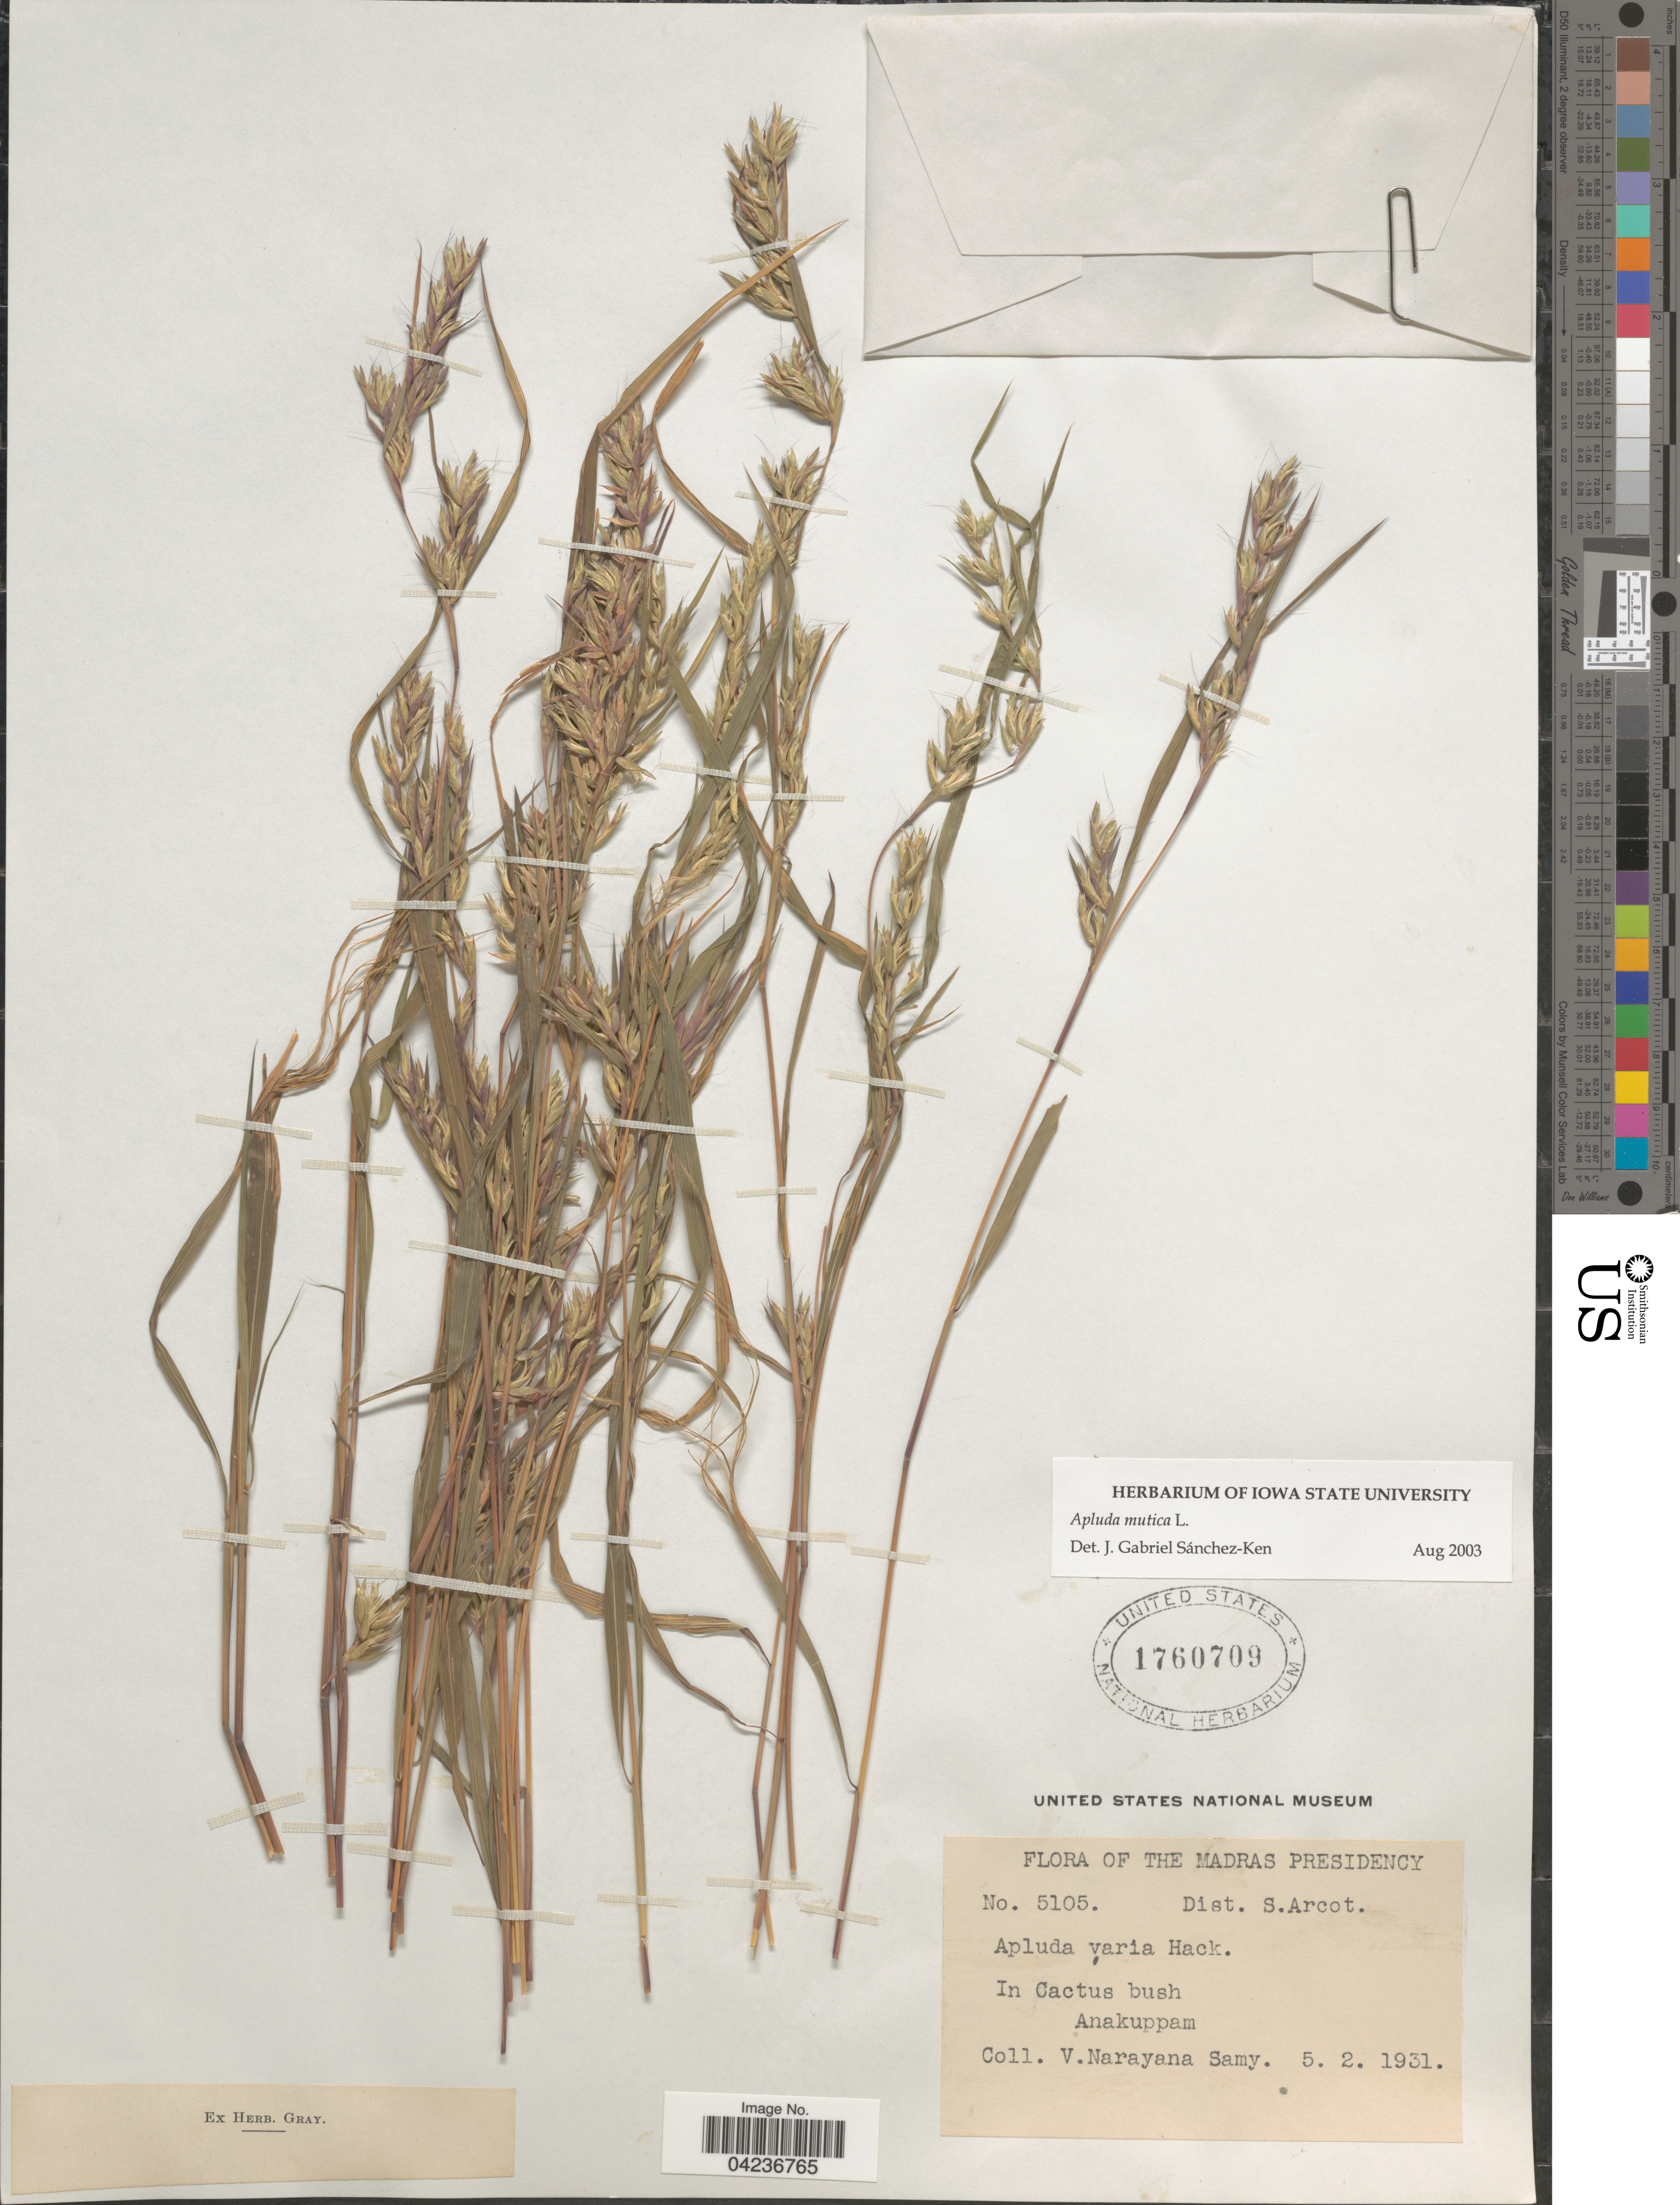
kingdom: Plantae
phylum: Tracheophyta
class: Liliopsida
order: Poales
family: Poaceae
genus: Apluda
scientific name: Apluda mutica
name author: L.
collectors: V. Narayanasamy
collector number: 5105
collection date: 1931-02-05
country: India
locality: The Madras Presidency. Dist. S.Arcot. Anakuppam.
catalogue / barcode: US 1760709